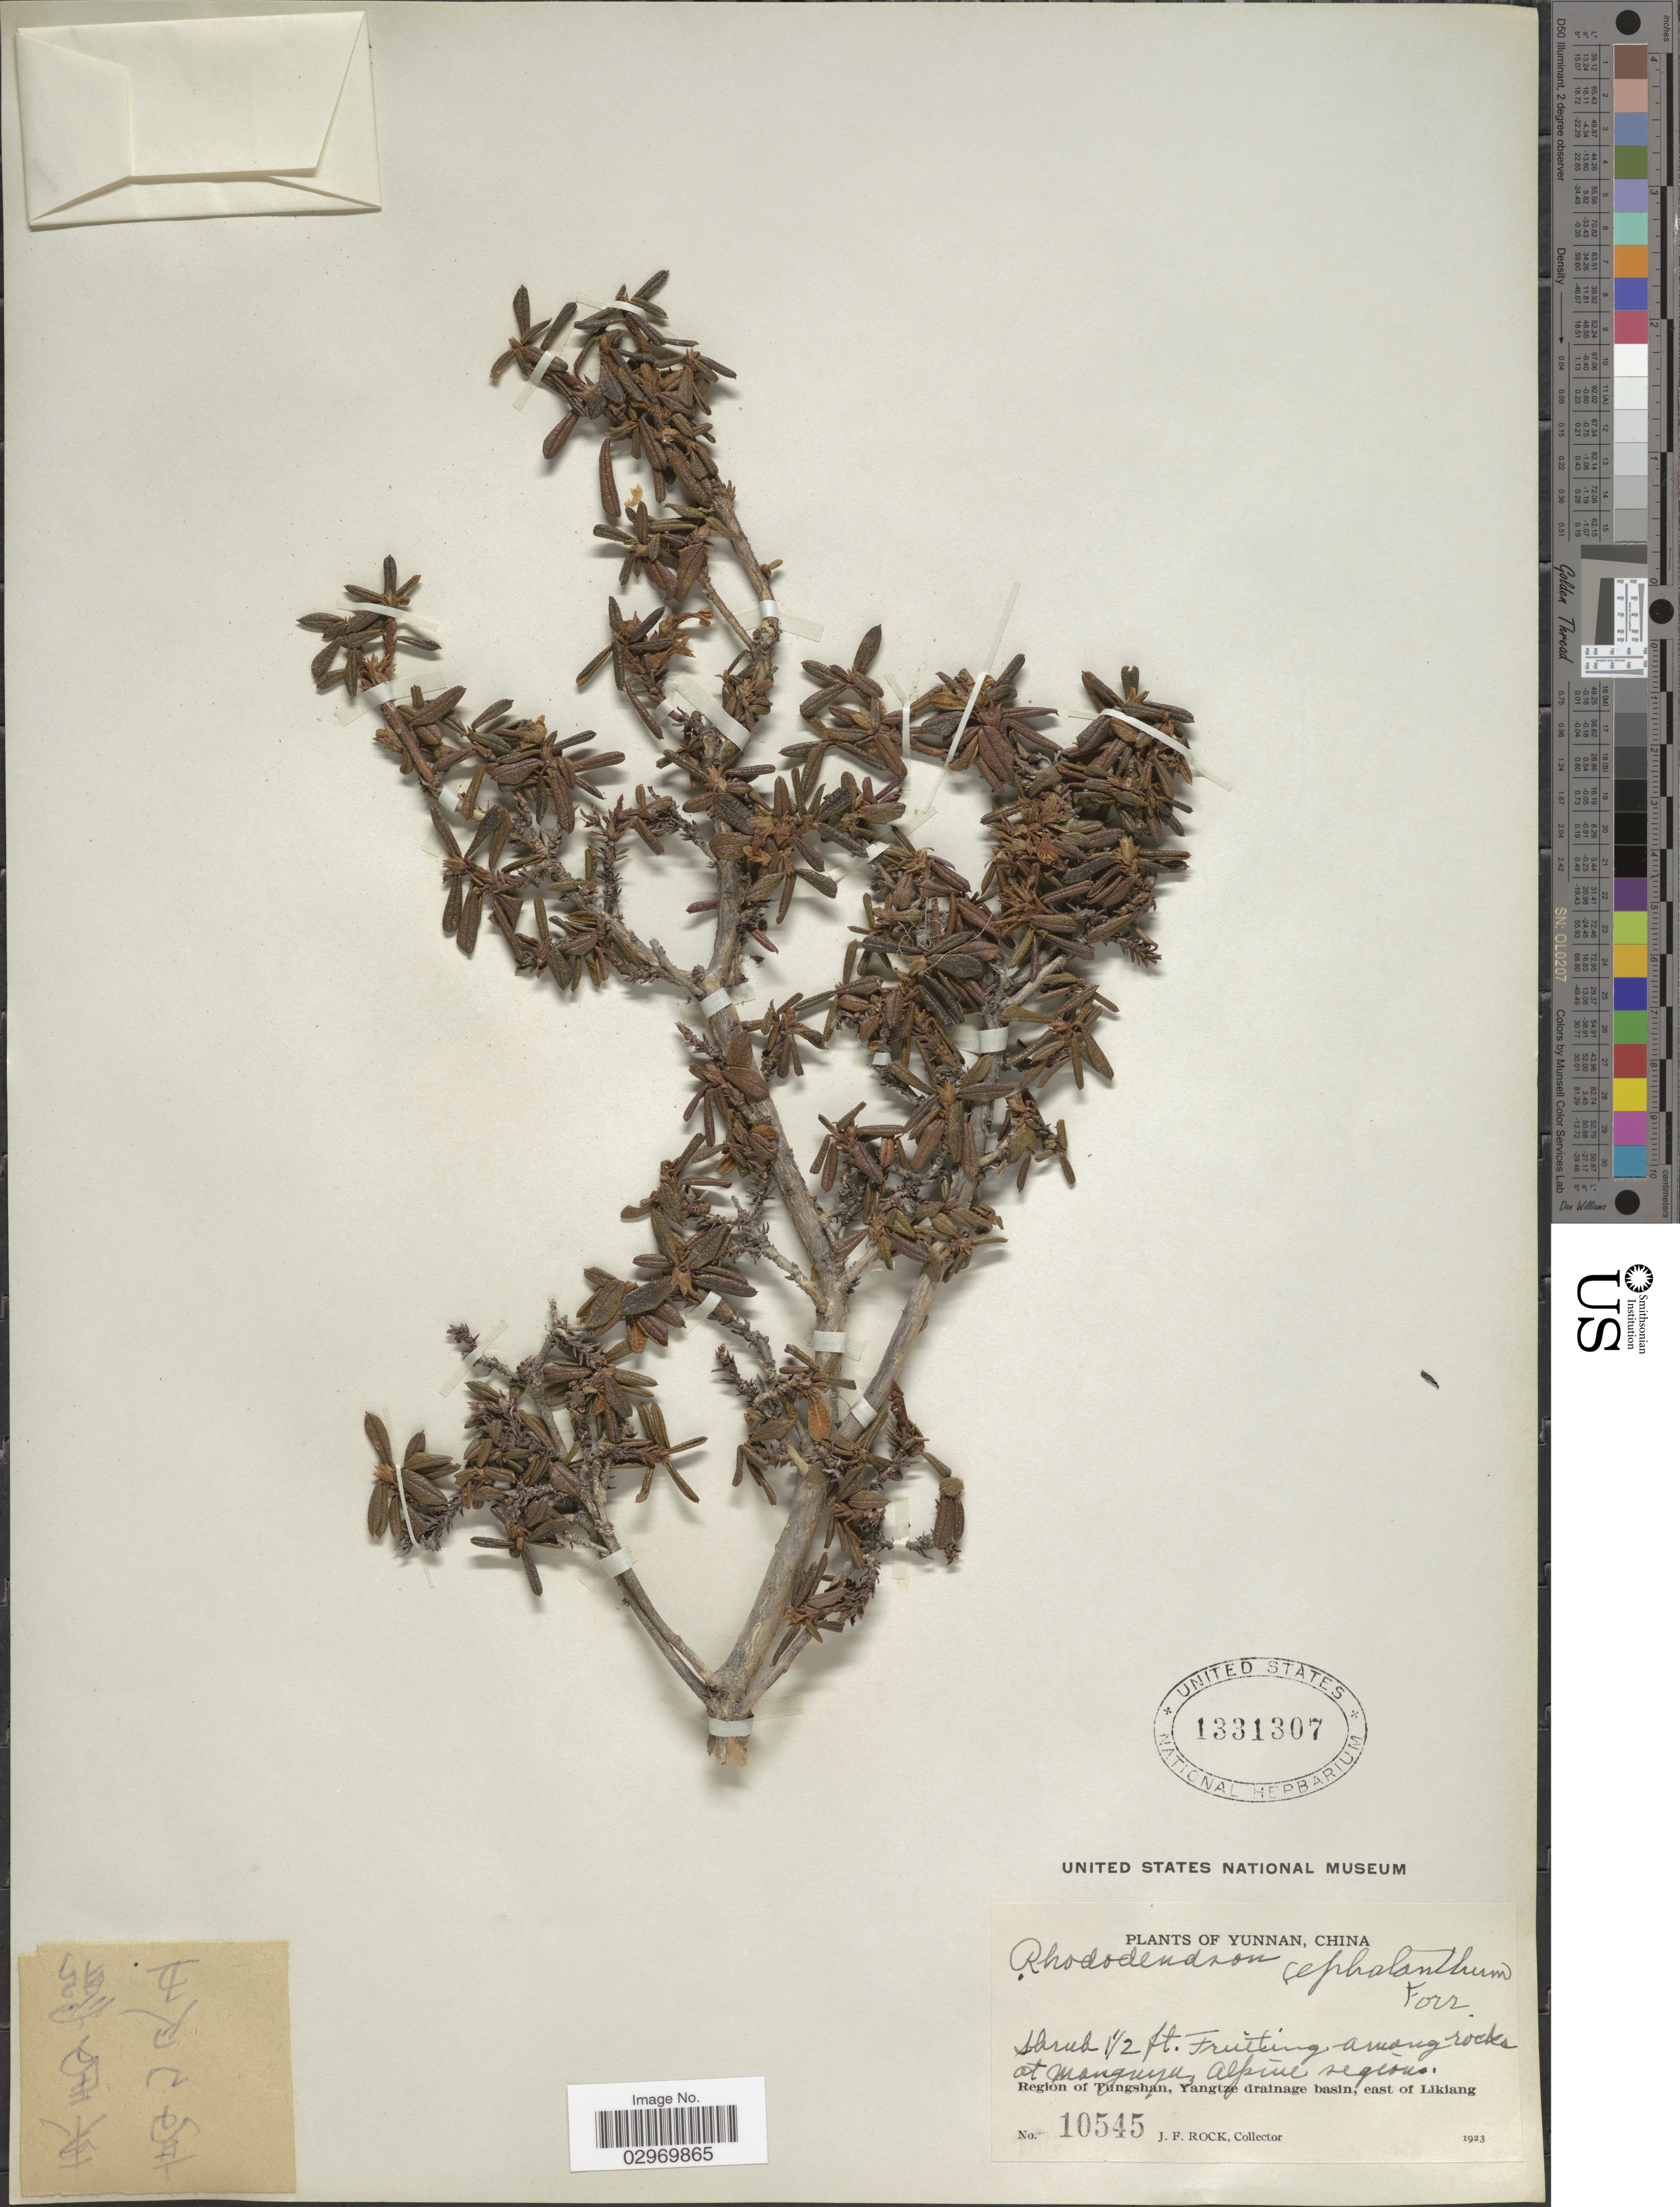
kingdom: Plantae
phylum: Tracheophyta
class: Magnoliopsida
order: Ericales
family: Ericaceae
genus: Rhododendron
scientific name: Rhododendron cephalanthum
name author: Franch.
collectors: J. Rock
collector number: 10545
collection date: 1923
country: China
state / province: Yunnan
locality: Among rocks at Manguyu, Region of Tungshan, Yangtze drainage basin, east of Likiang.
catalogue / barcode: US 1331307